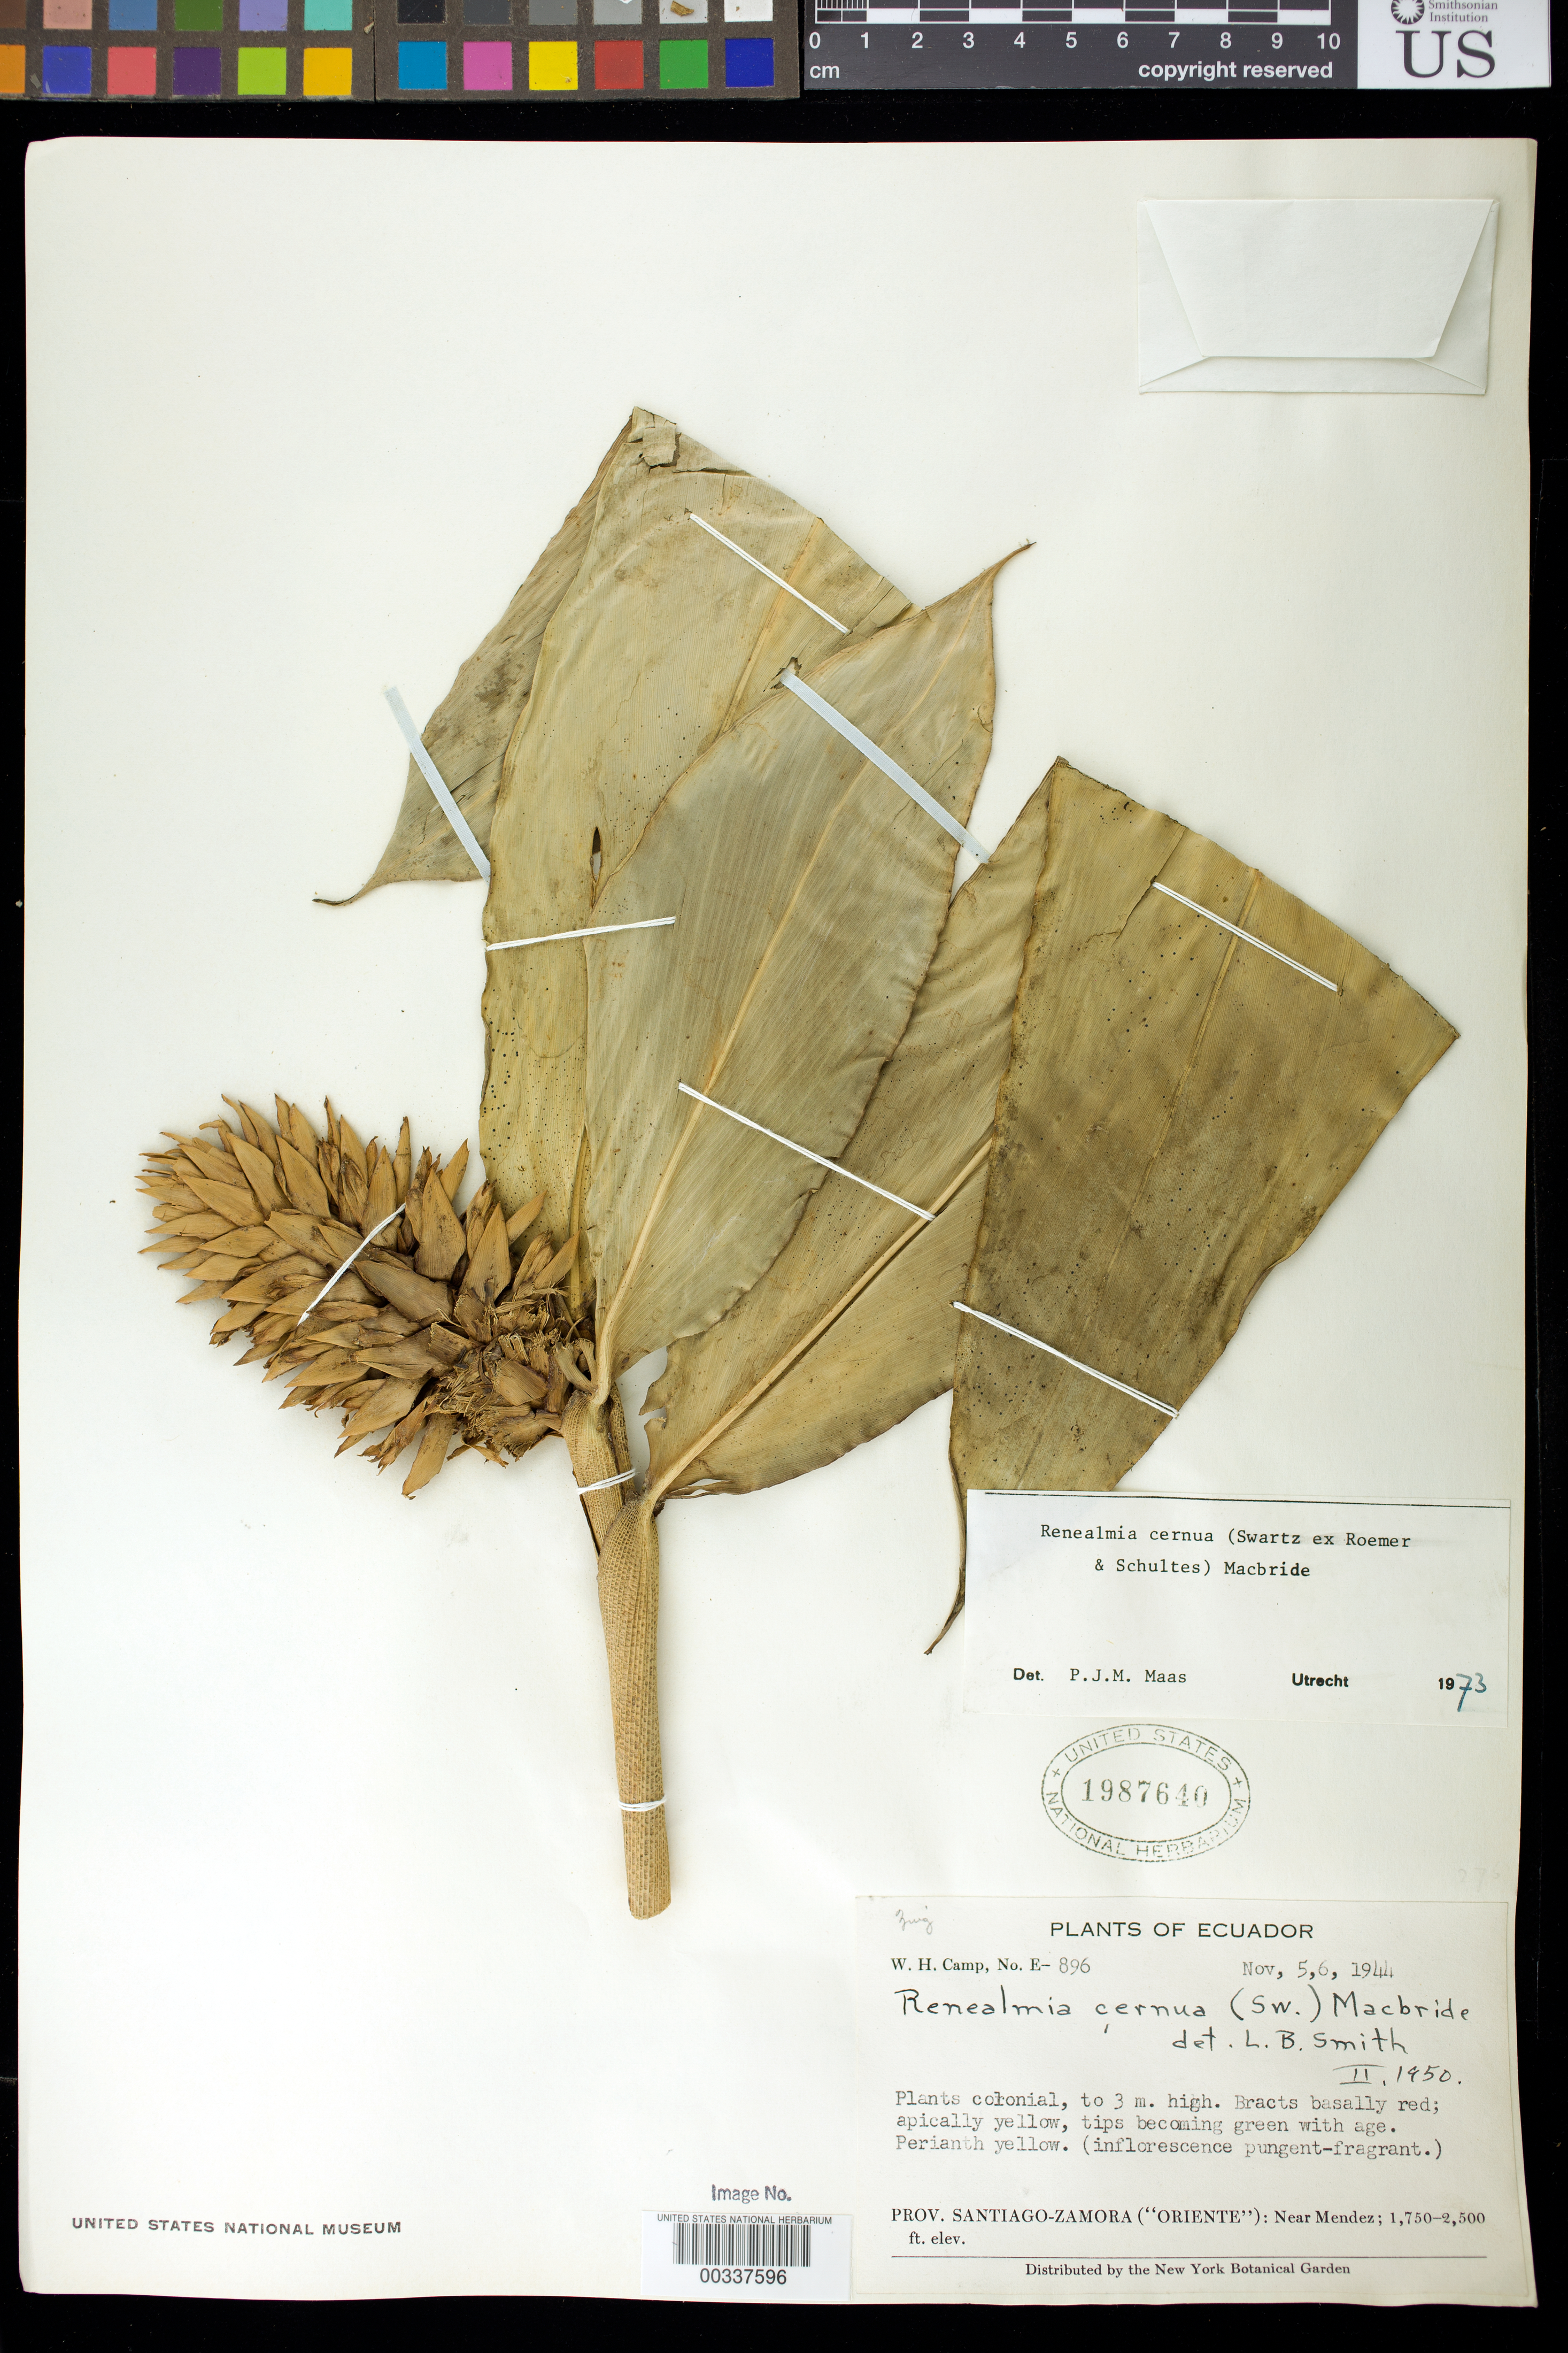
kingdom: Plantae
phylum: Tracheophyta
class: Liliopsida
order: Zingiberales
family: Zingiberaceae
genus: Renealmia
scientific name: Renealmia cernua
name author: (Sw. ex Roem. & Schult.) J.F. Macbr.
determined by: Maas, Paul J. M.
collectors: W. H. Camp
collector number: E-896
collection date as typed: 05 Nov 1944 and 06 Nov 1944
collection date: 1944-11-05,1944-11-06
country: Ecuador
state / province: Morona-Santiago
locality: Prov. Santiago-Zamora ("oriente"): near mendez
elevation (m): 533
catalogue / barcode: US 1987640